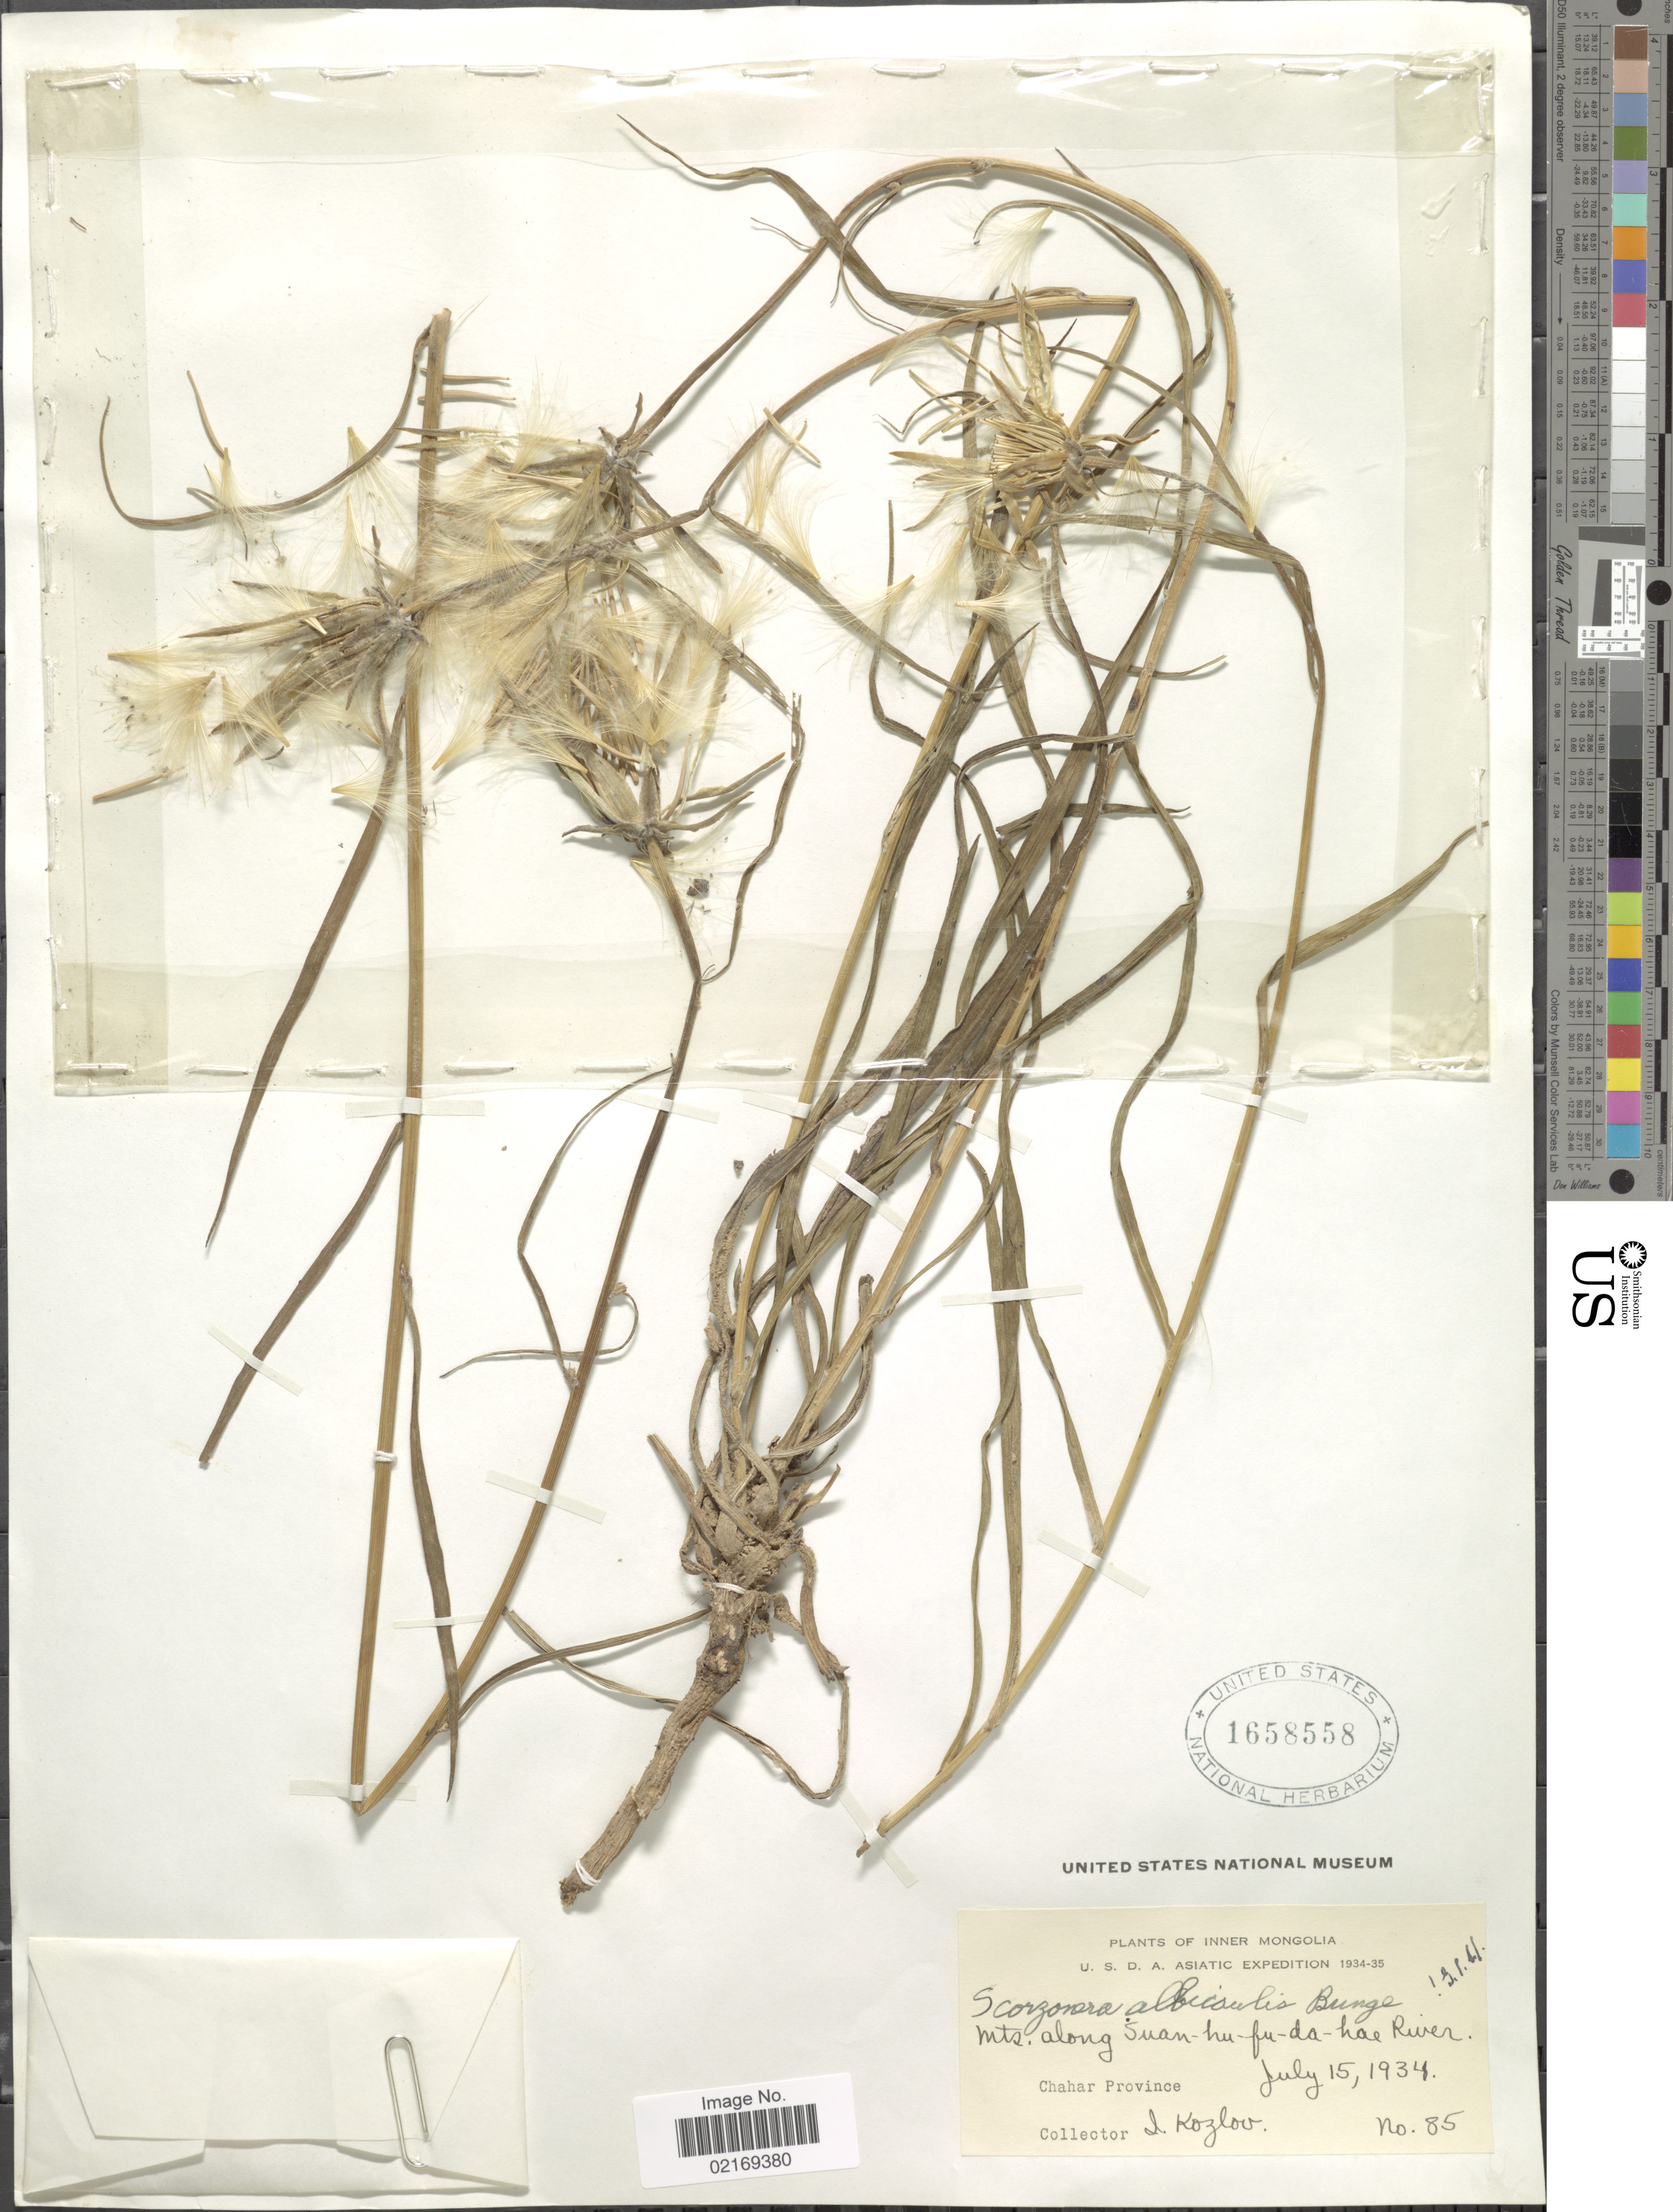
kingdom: Plantae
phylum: Tracheophyta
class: Magnoliopsida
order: Asterales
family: Asteraceae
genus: Scorzonera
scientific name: Scorzonera albicaulis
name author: Bunge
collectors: I. Kozlov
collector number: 85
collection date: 1934-07-15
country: China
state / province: Nei Monggol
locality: Inner Mongolia, Mts. along Suan-hu-fu-da-hae River, Chahar Province.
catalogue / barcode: US 1658558